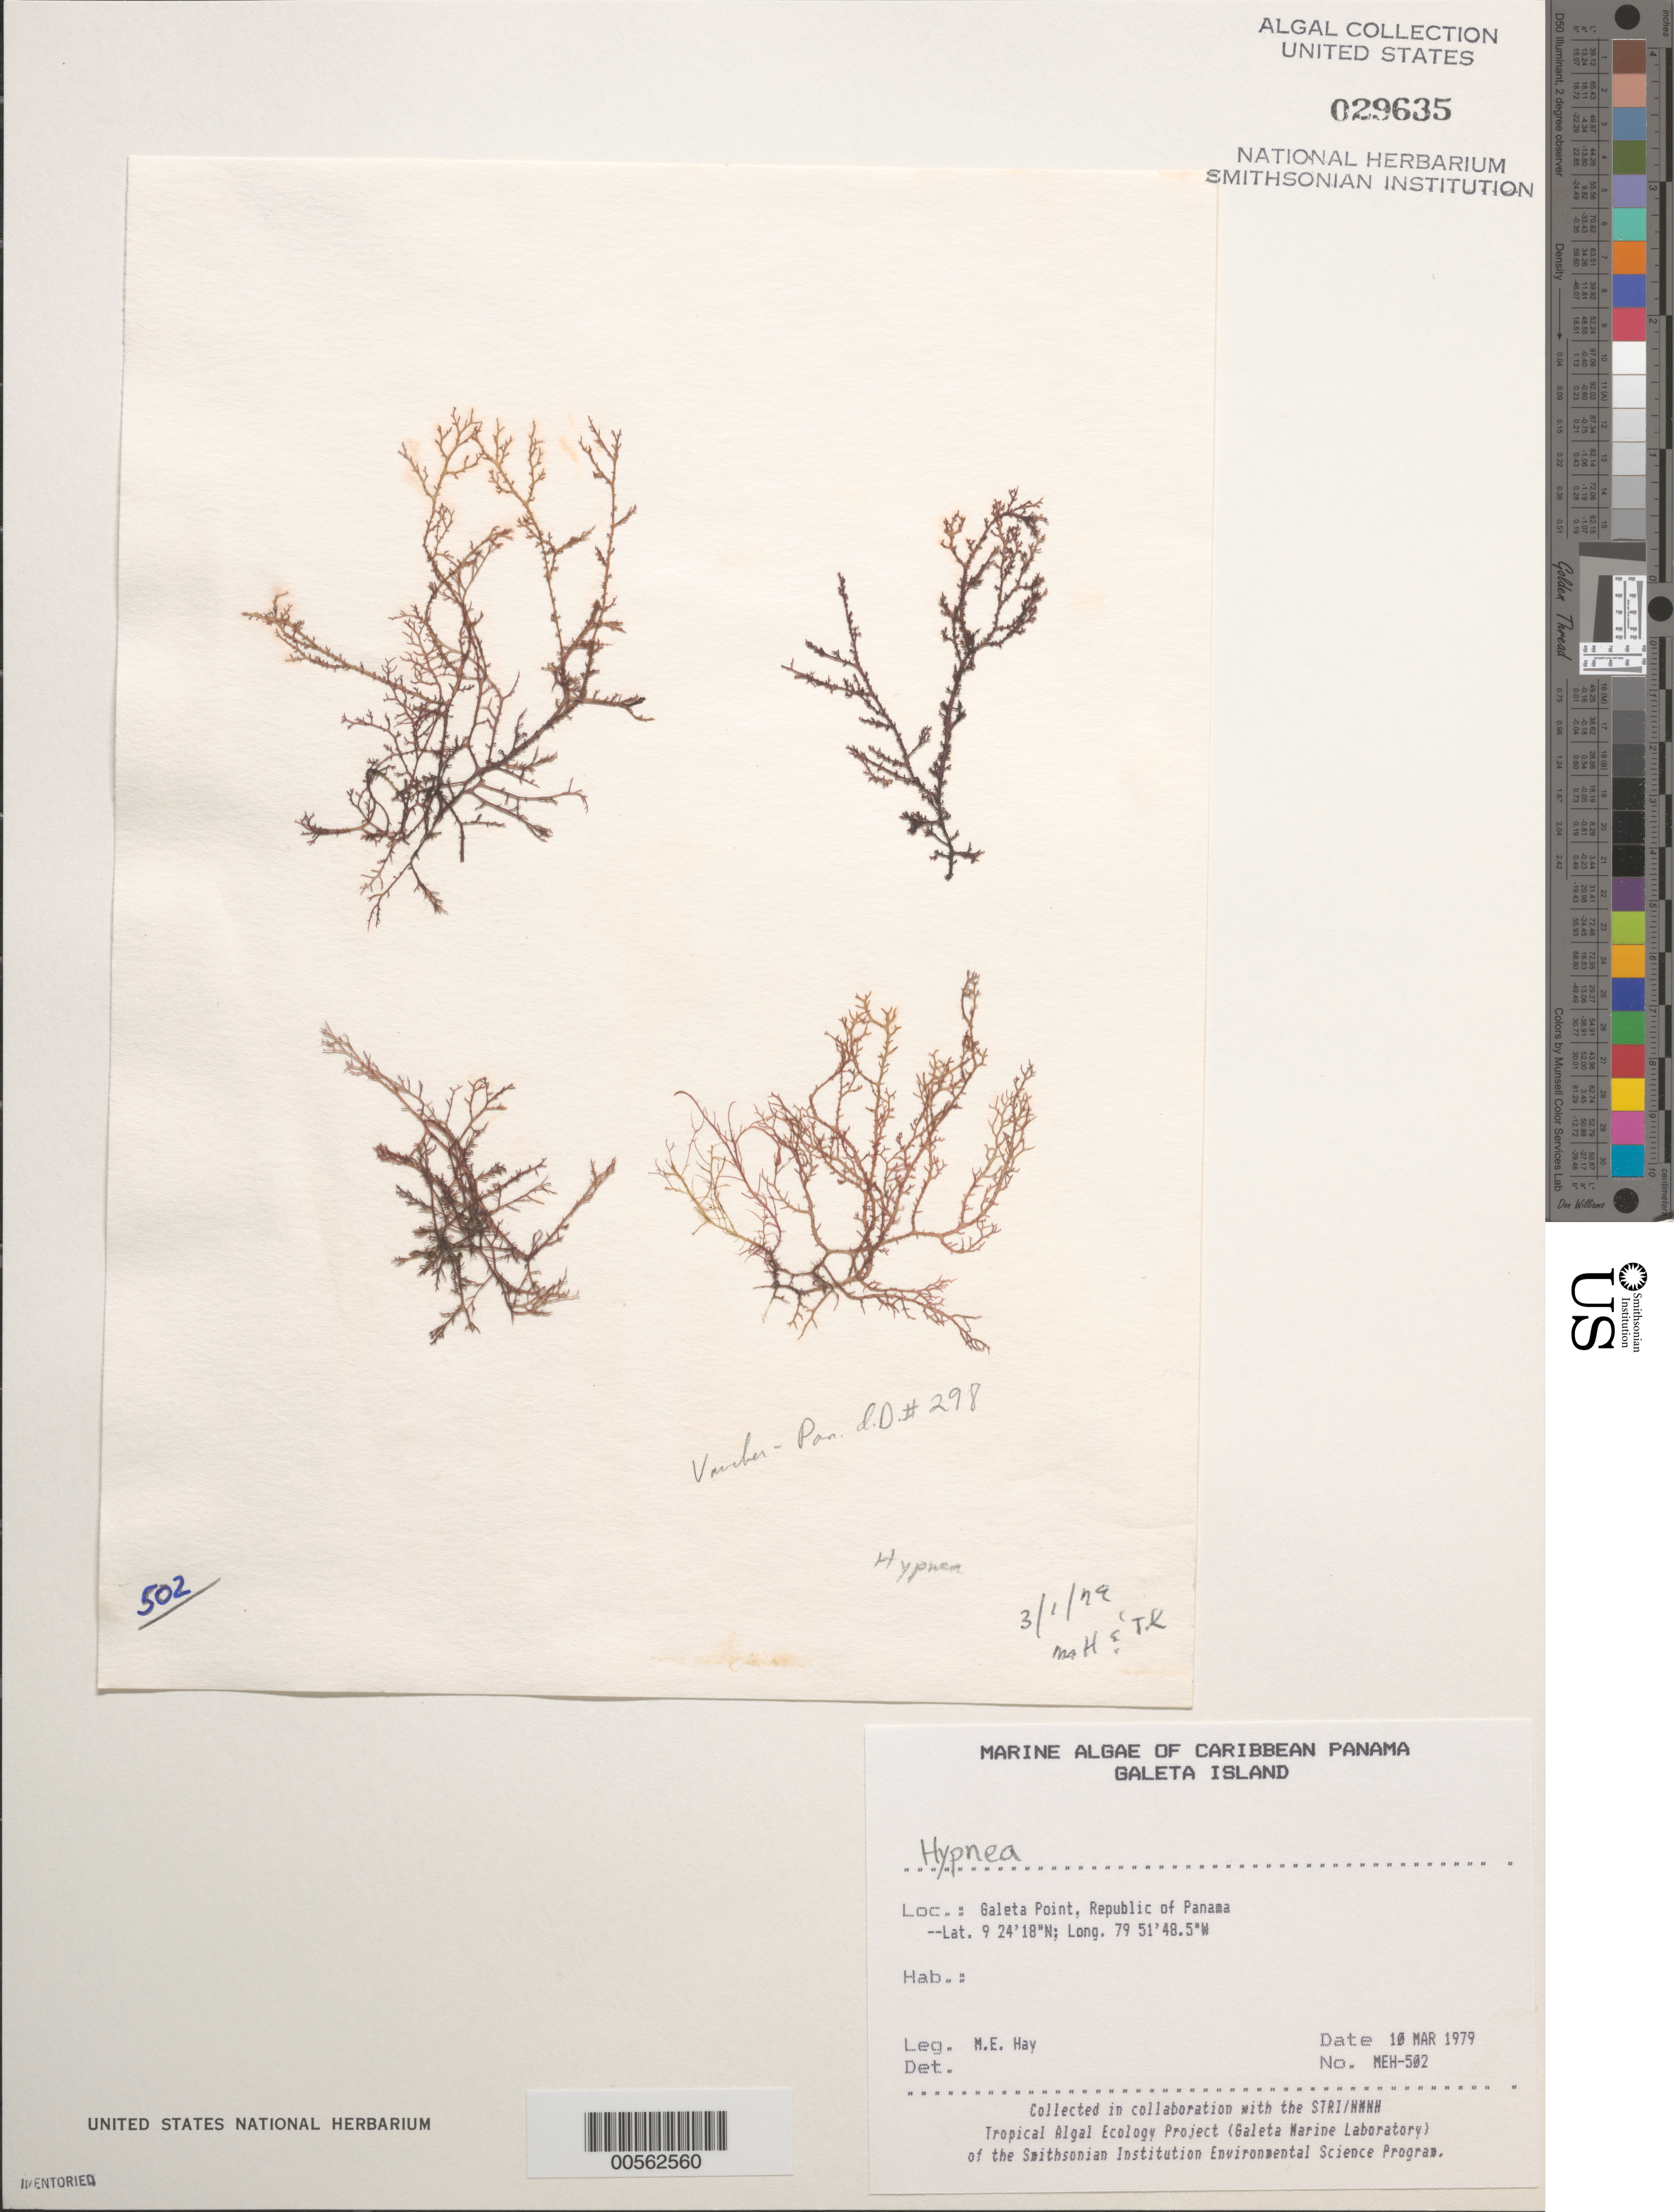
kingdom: Plantae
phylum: Rhodophyta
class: Florideophyceae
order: Gigartinales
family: Cystocloniaceae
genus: Hypnea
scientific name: Hypnea sp.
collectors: M. E. Hay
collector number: MEH-502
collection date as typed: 10 Mar 1979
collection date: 1979-03-10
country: Panama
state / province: Colón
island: Galeta Island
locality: Galeta Point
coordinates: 9 24' 18" N, 79 51' 48.5" W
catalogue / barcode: US 29635